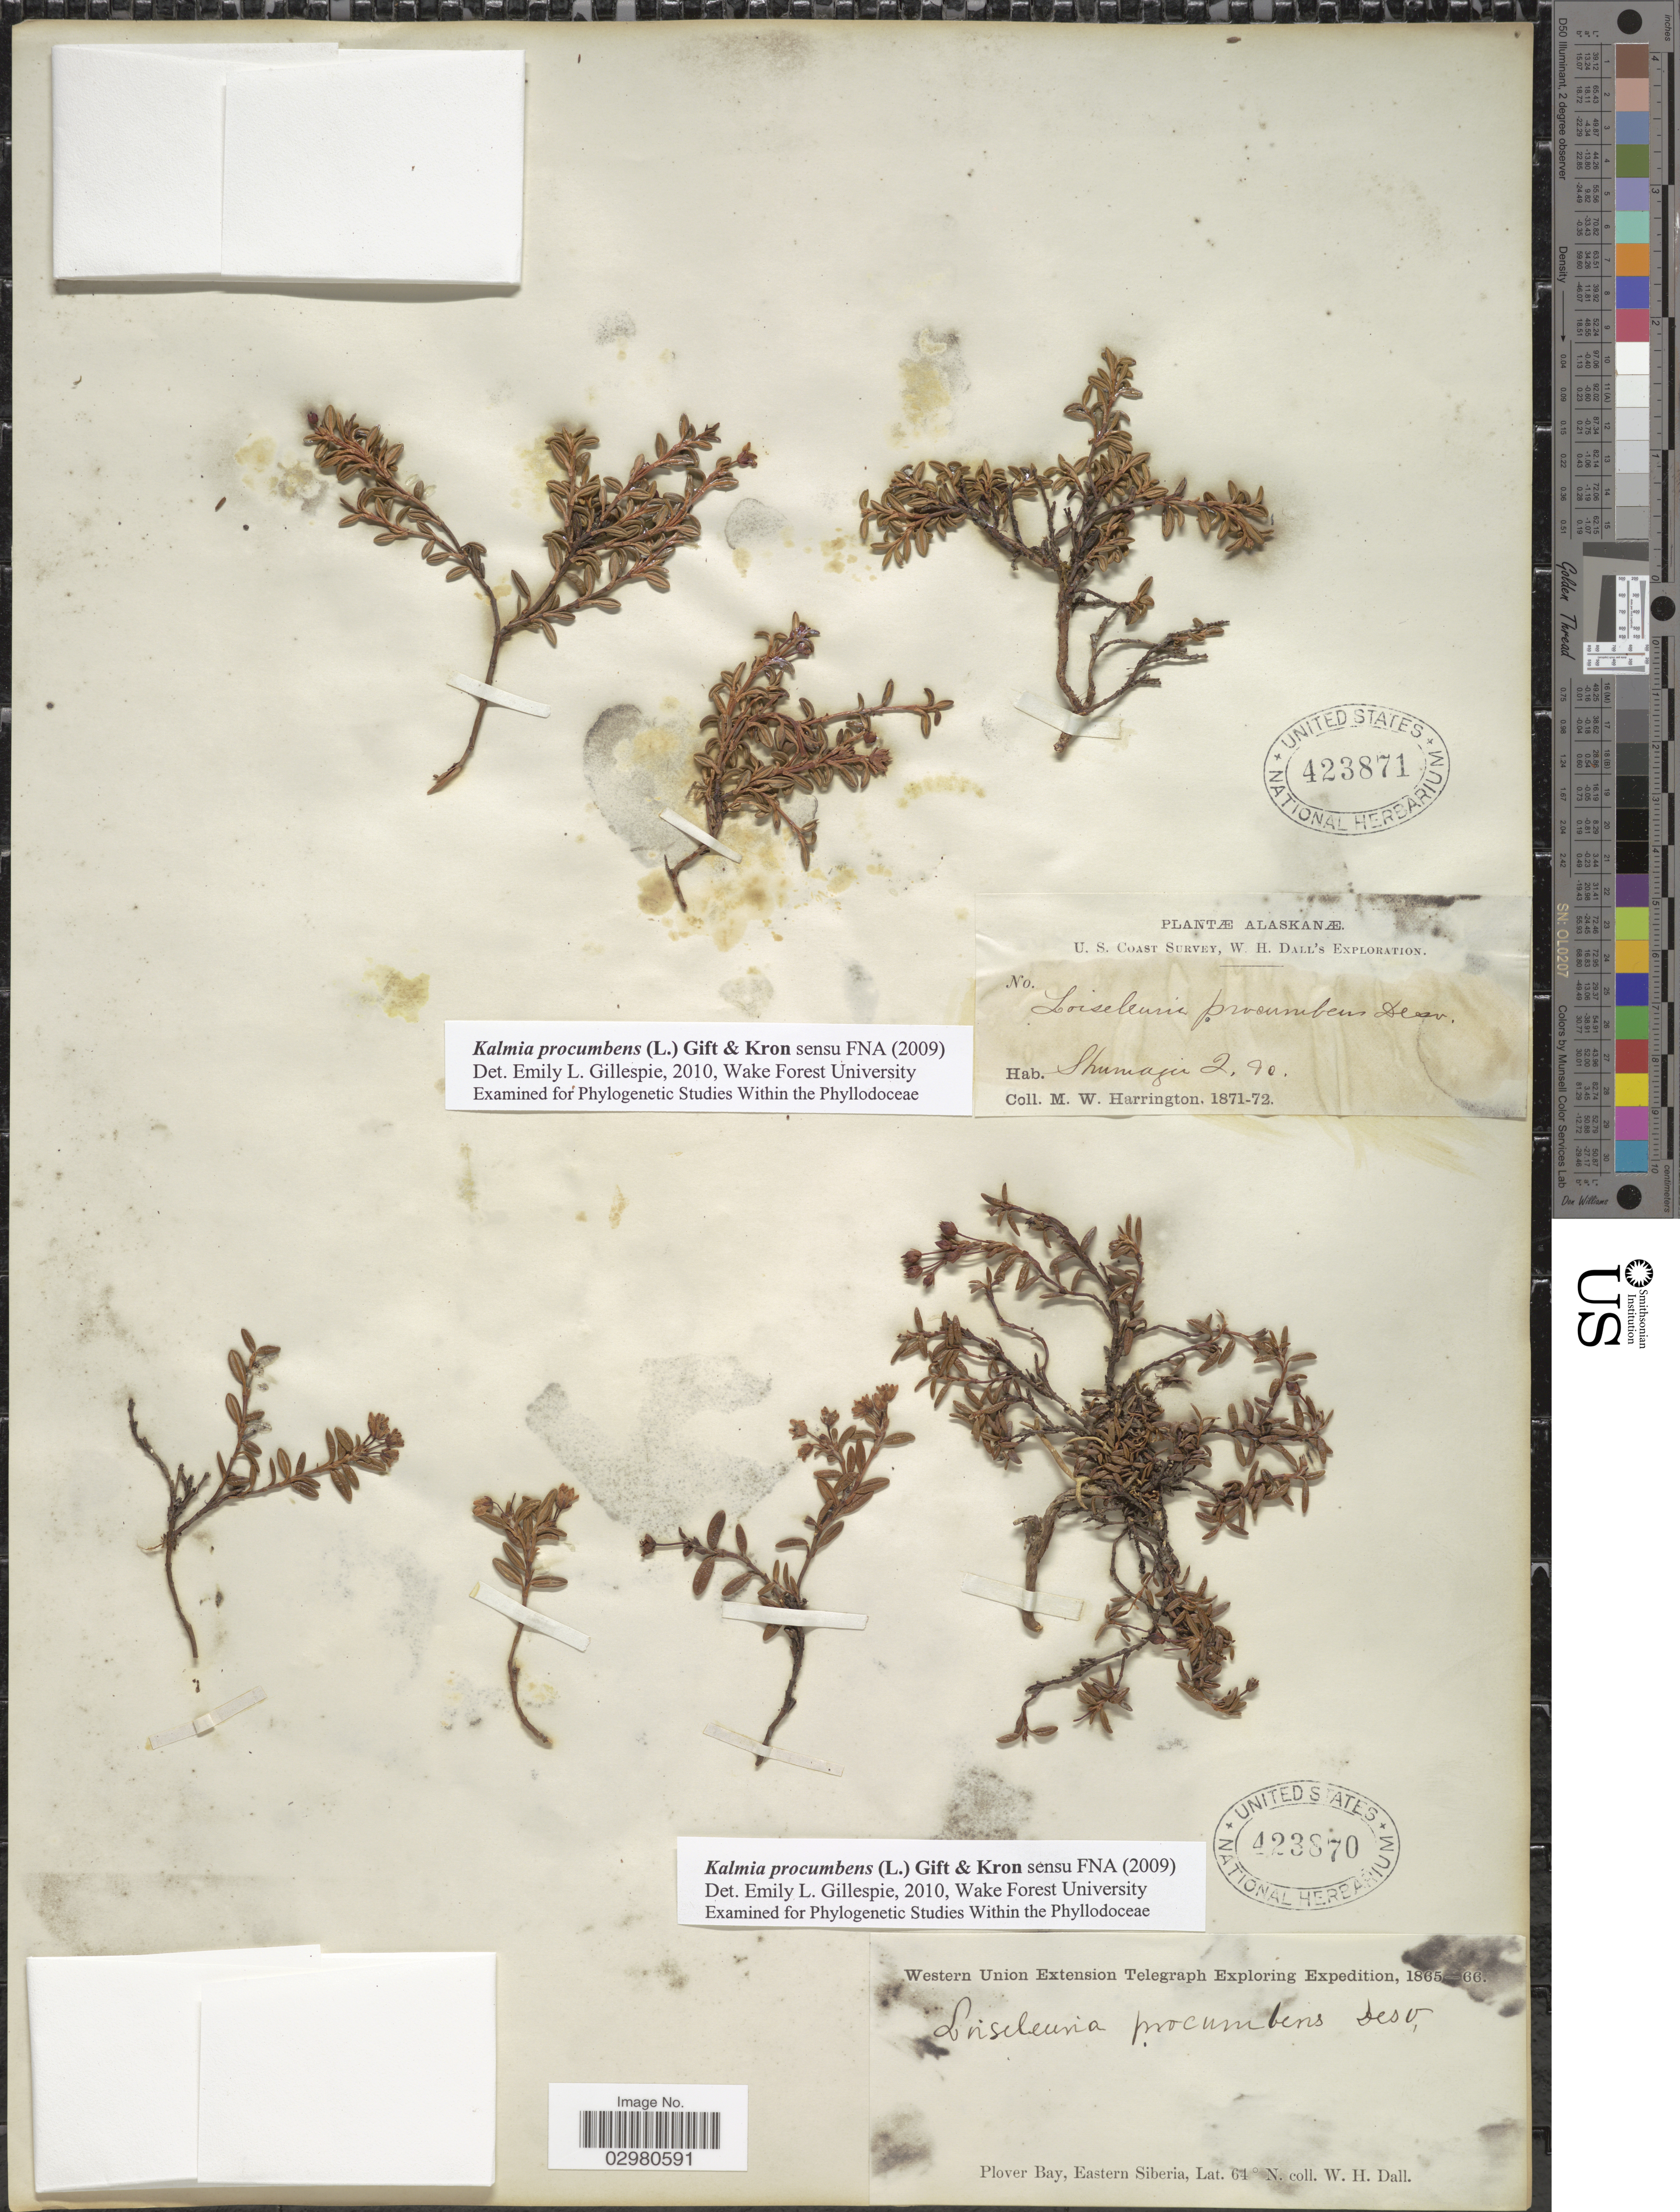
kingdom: Plantae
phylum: Tracheophyta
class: Magnoliopsida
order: Ericales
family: Ericaceae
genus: Loiseleuria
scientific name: Loiseleuria procumbens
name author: (L.) Desv.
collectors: M. W. Harrington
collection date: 1871/1872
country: United States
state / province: Alaska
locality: Shumagin I.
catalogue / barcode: US 423871-2